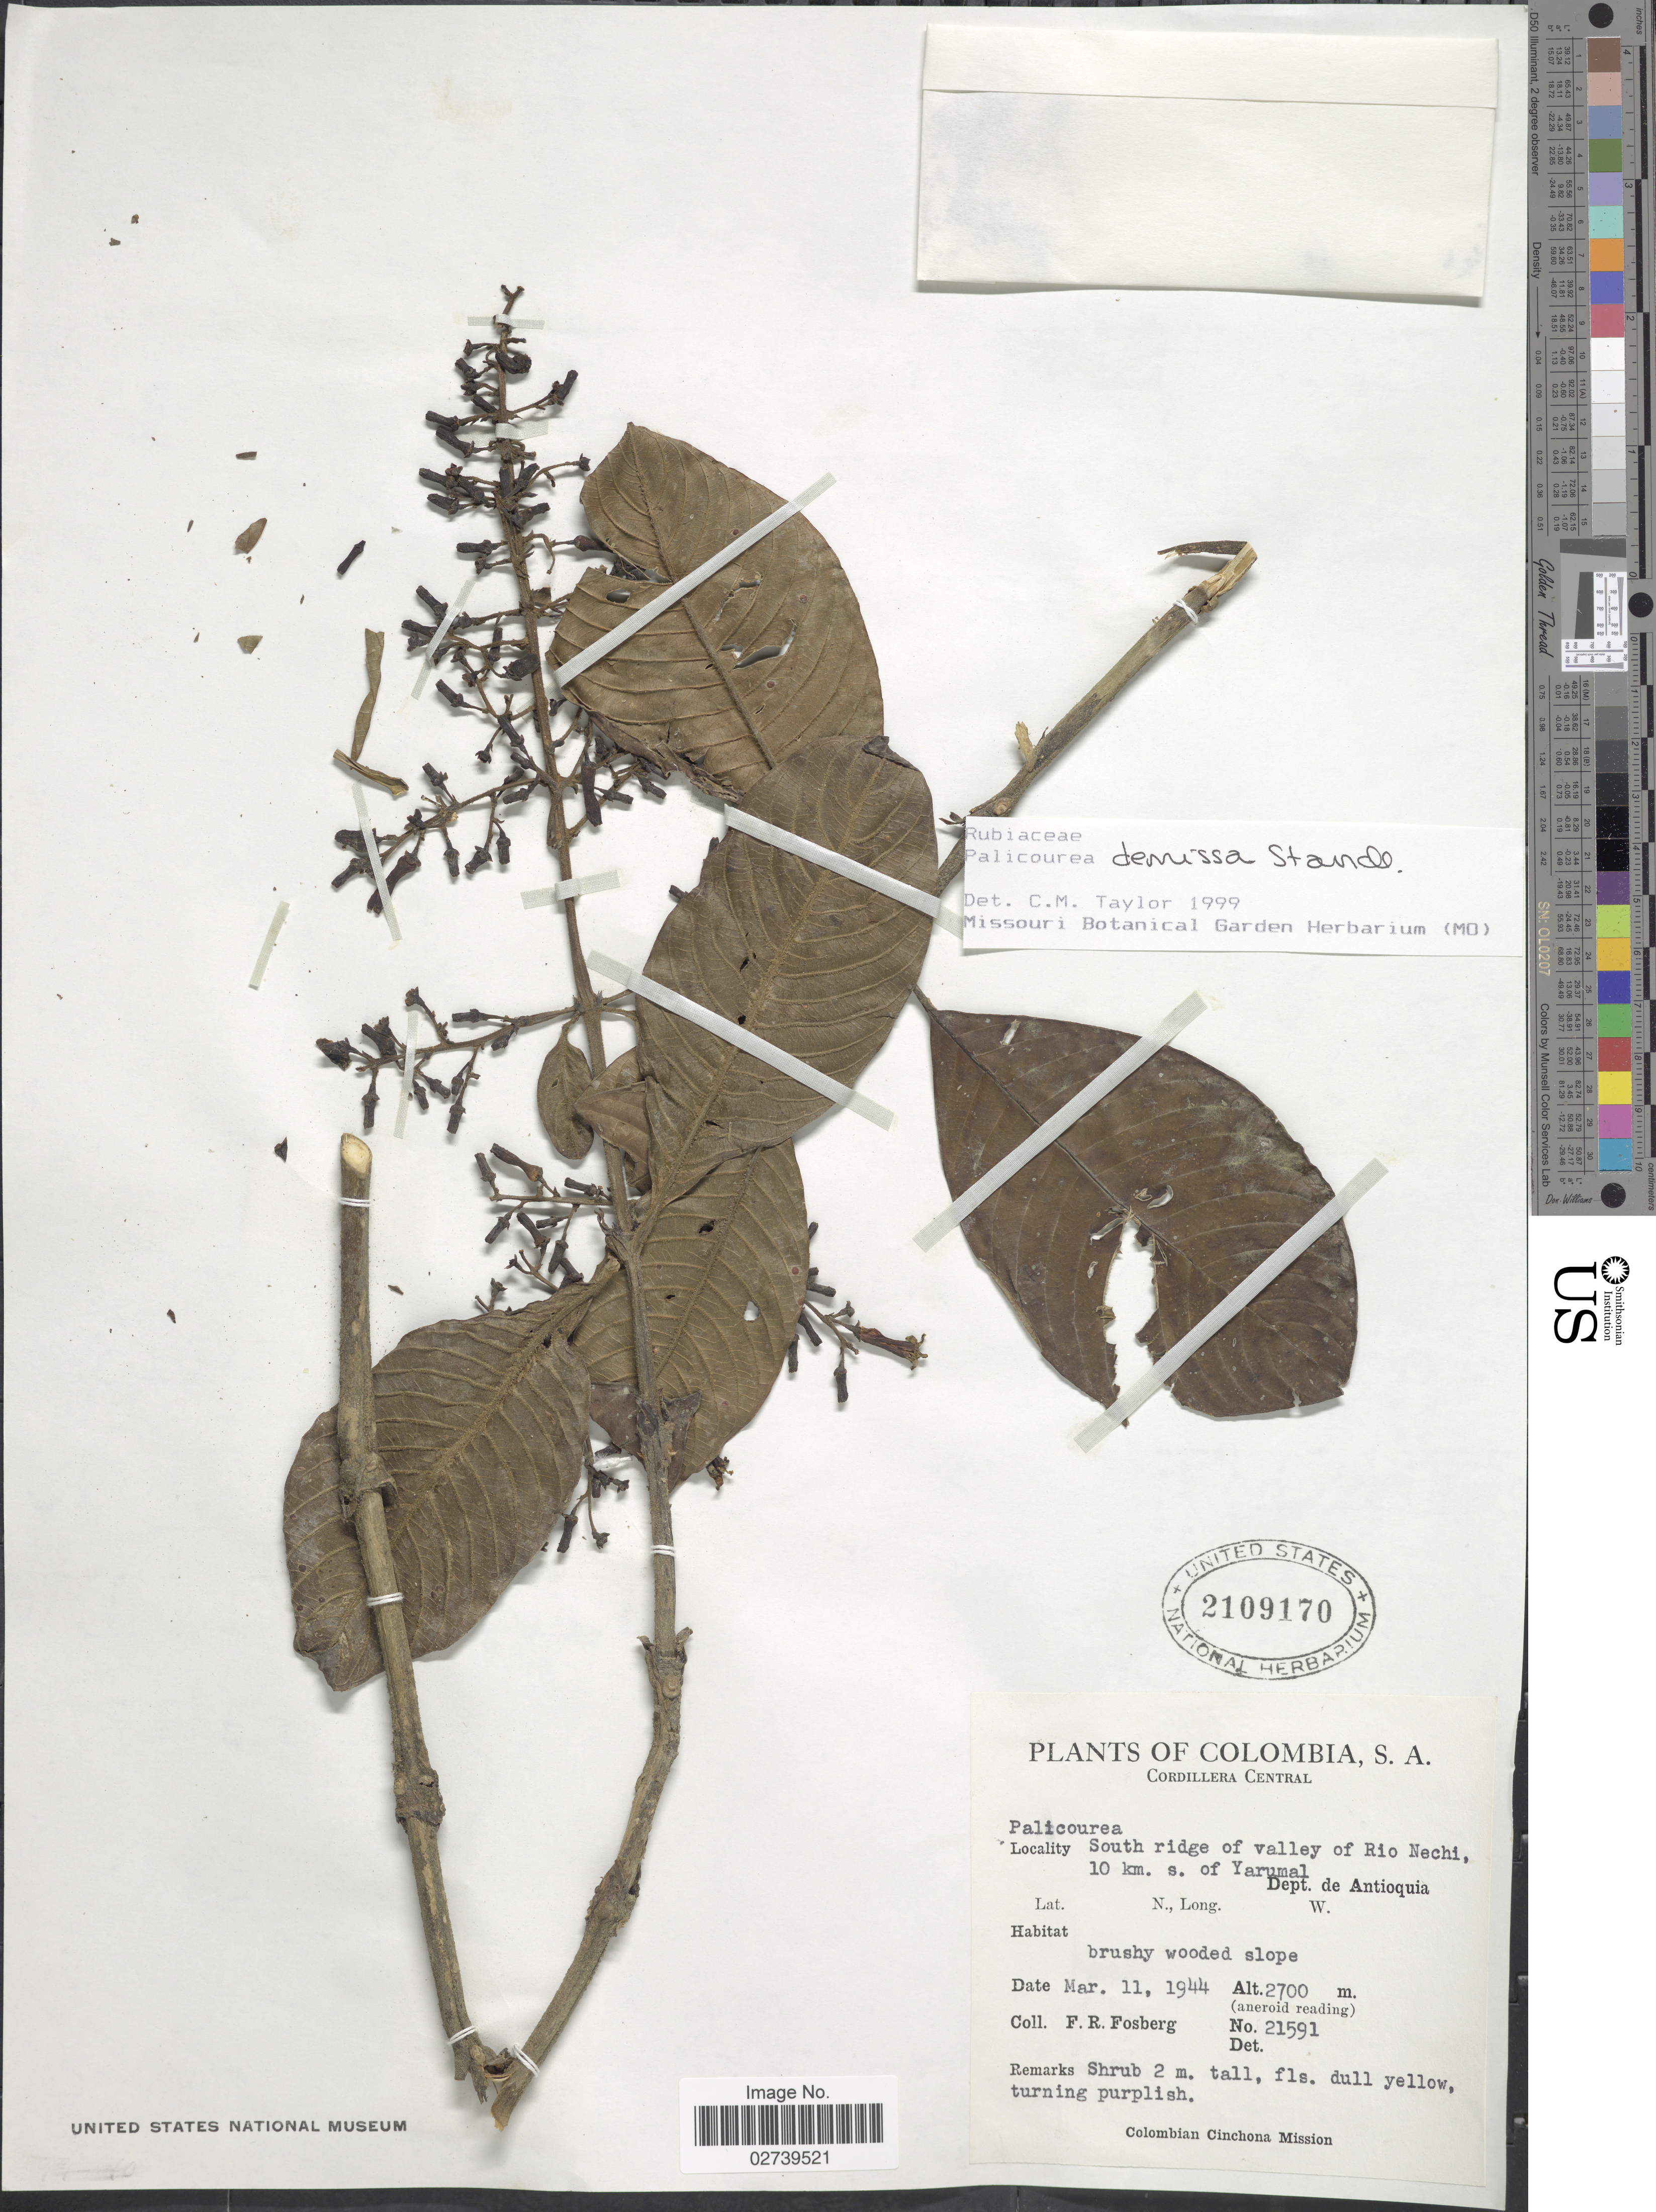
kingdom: Plantae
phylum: Tracheophyta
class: Magnoliopsida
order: Gentianales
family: Rubiaceae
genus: Palicourea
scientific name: Palicourea demissa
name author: Standl.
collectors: F. R. Fosberg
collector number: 21591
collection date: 1944-03-11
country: Colombia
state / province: Antioquia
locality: Cordillera Central, South ridge of valley of Rio Nechi 10 km. s. of Yarumal, brushy wooded slope.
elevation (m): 2700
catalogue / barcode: US 2109170